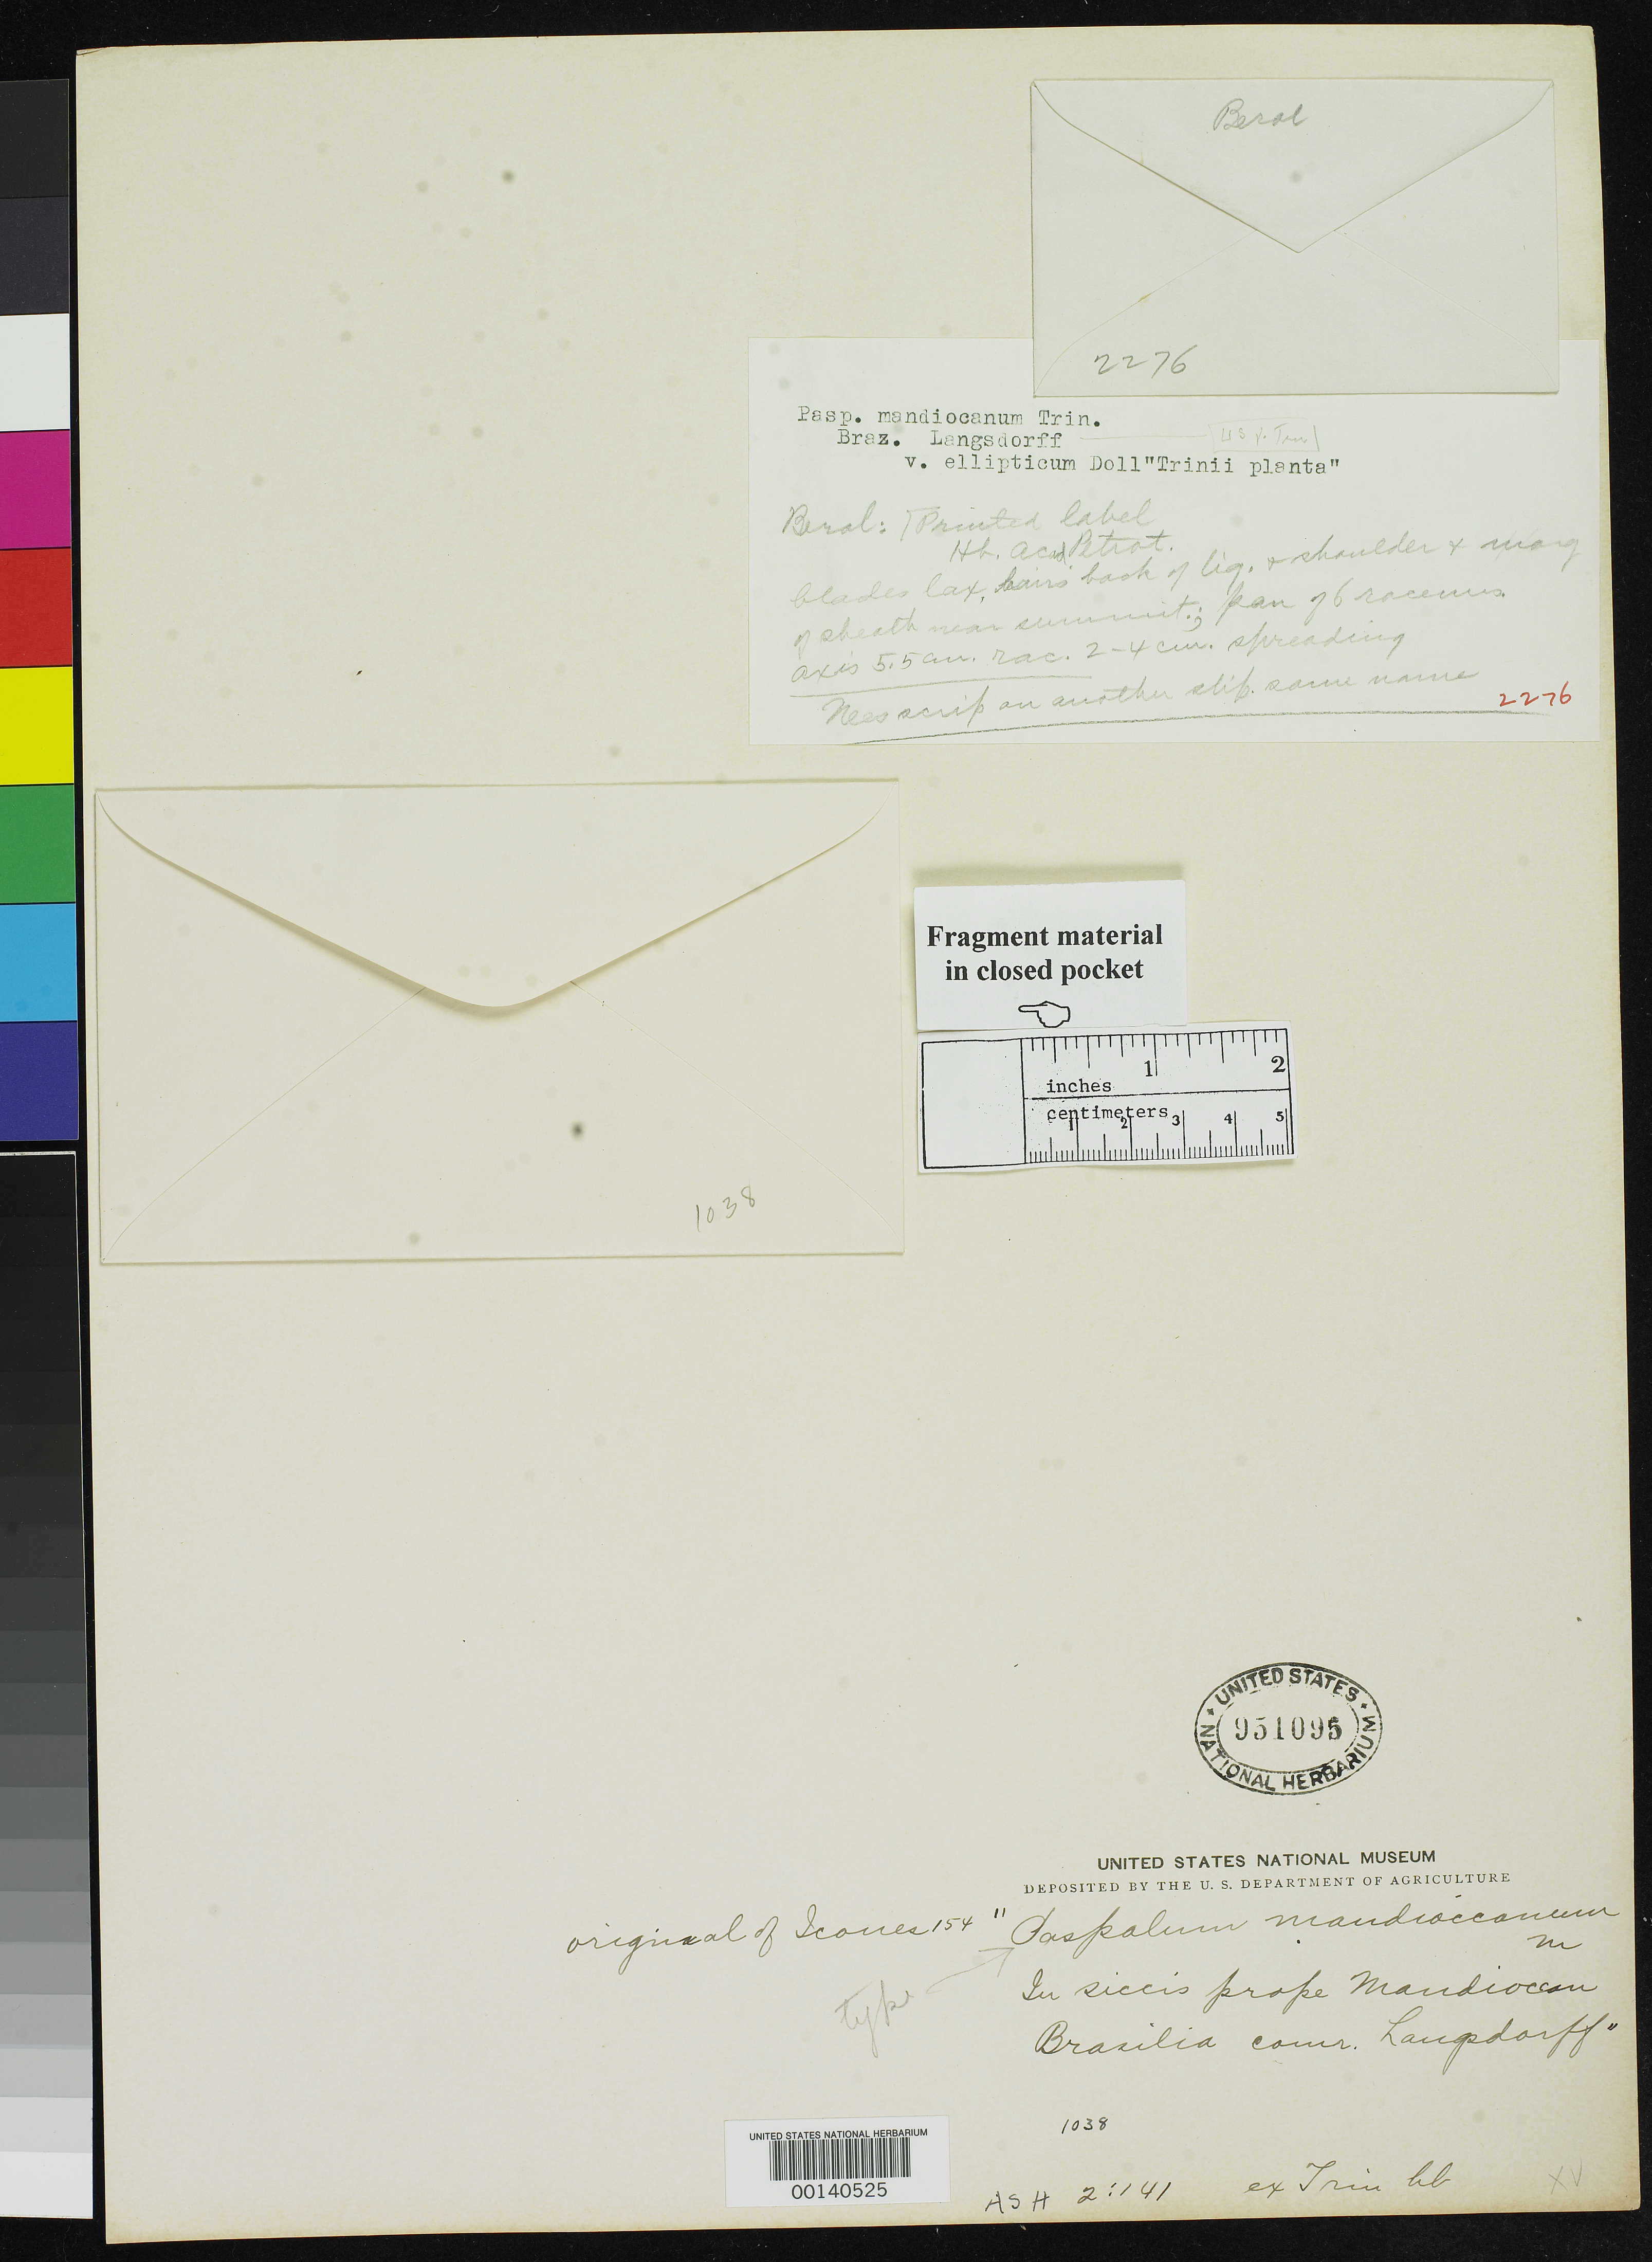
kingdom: Plantae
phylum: Tracheophyta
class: Liliopsida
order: Poales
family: Poaceae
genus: Paspalum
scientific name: Paspalum mandiocanum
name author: Trin.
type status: Type Fragment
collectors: G. H. von Langsdorff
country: Brazil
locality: Mandiocan.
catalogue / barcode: US 951095